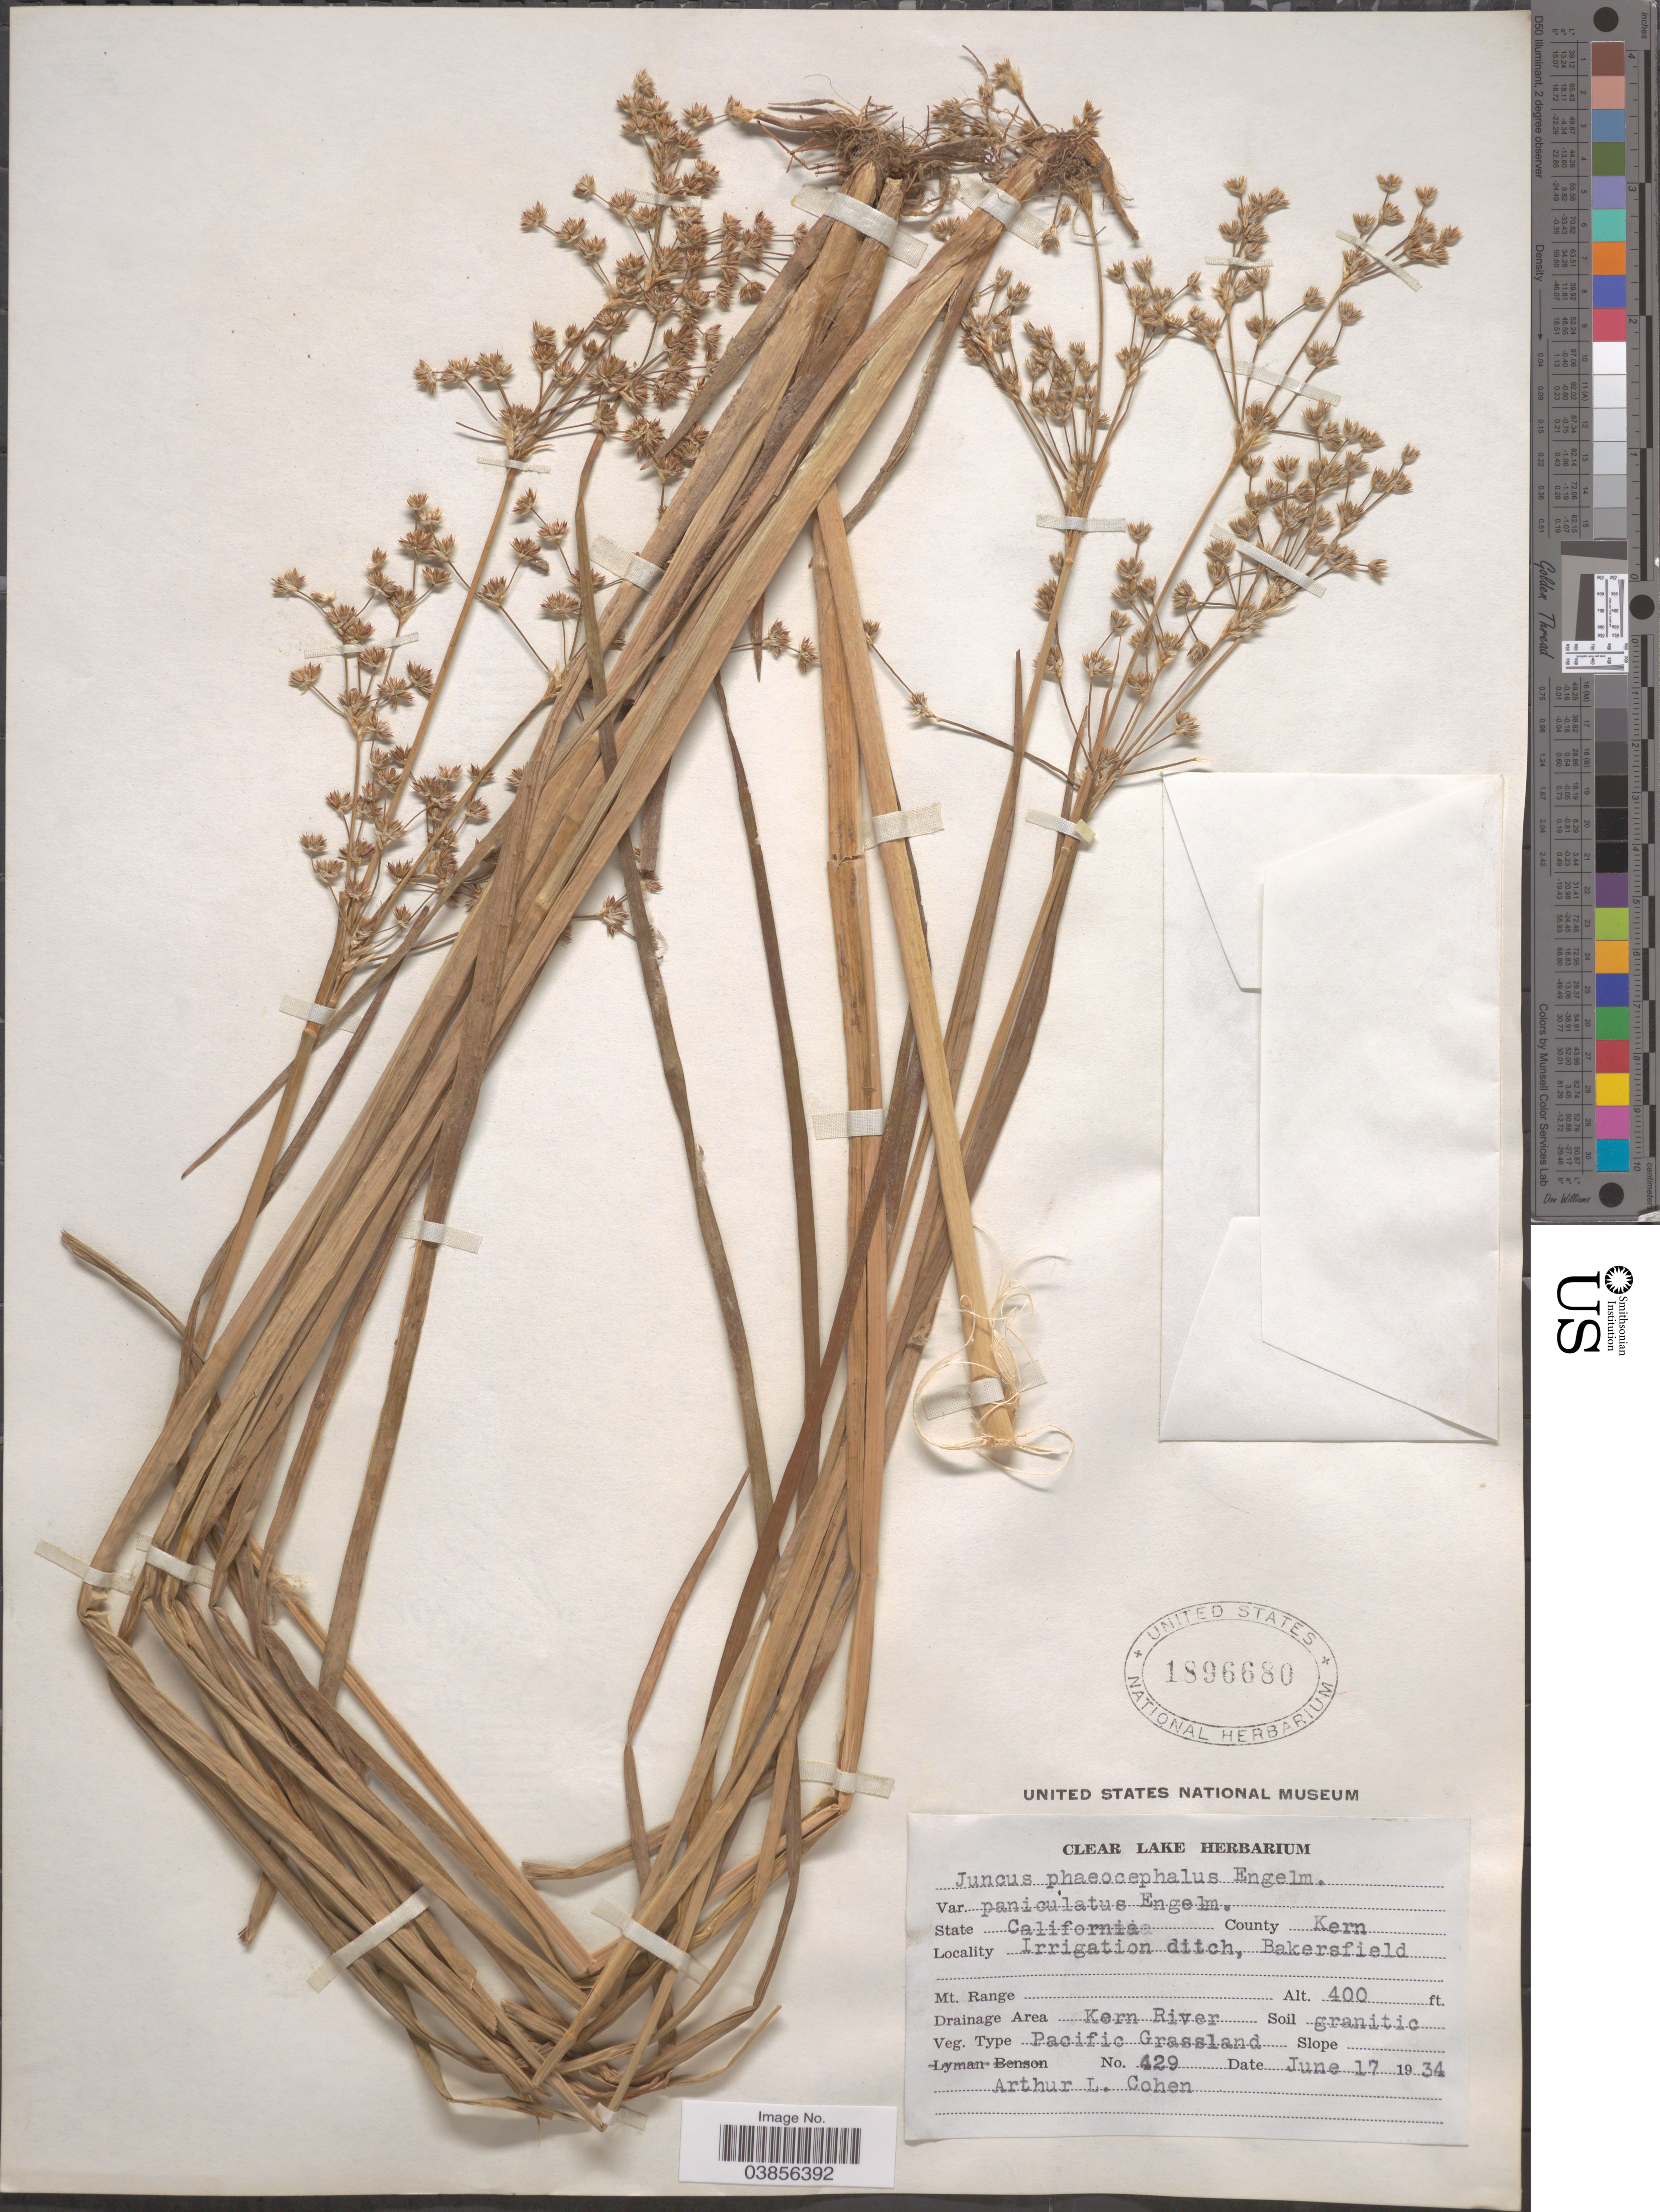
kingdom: Plantae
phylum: Tracheophyta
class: Liliopsida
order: Poales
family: Juncaceae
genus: Juncus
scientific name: Juncus phaeocephalus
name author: Engelm.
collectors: A. Cohen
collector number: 429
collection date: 1934-06-17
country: United States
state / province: California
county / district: Kern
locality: County Kern. Bakersfield. Drainage Area Kern River.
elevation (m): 122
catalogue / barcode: US 1896680